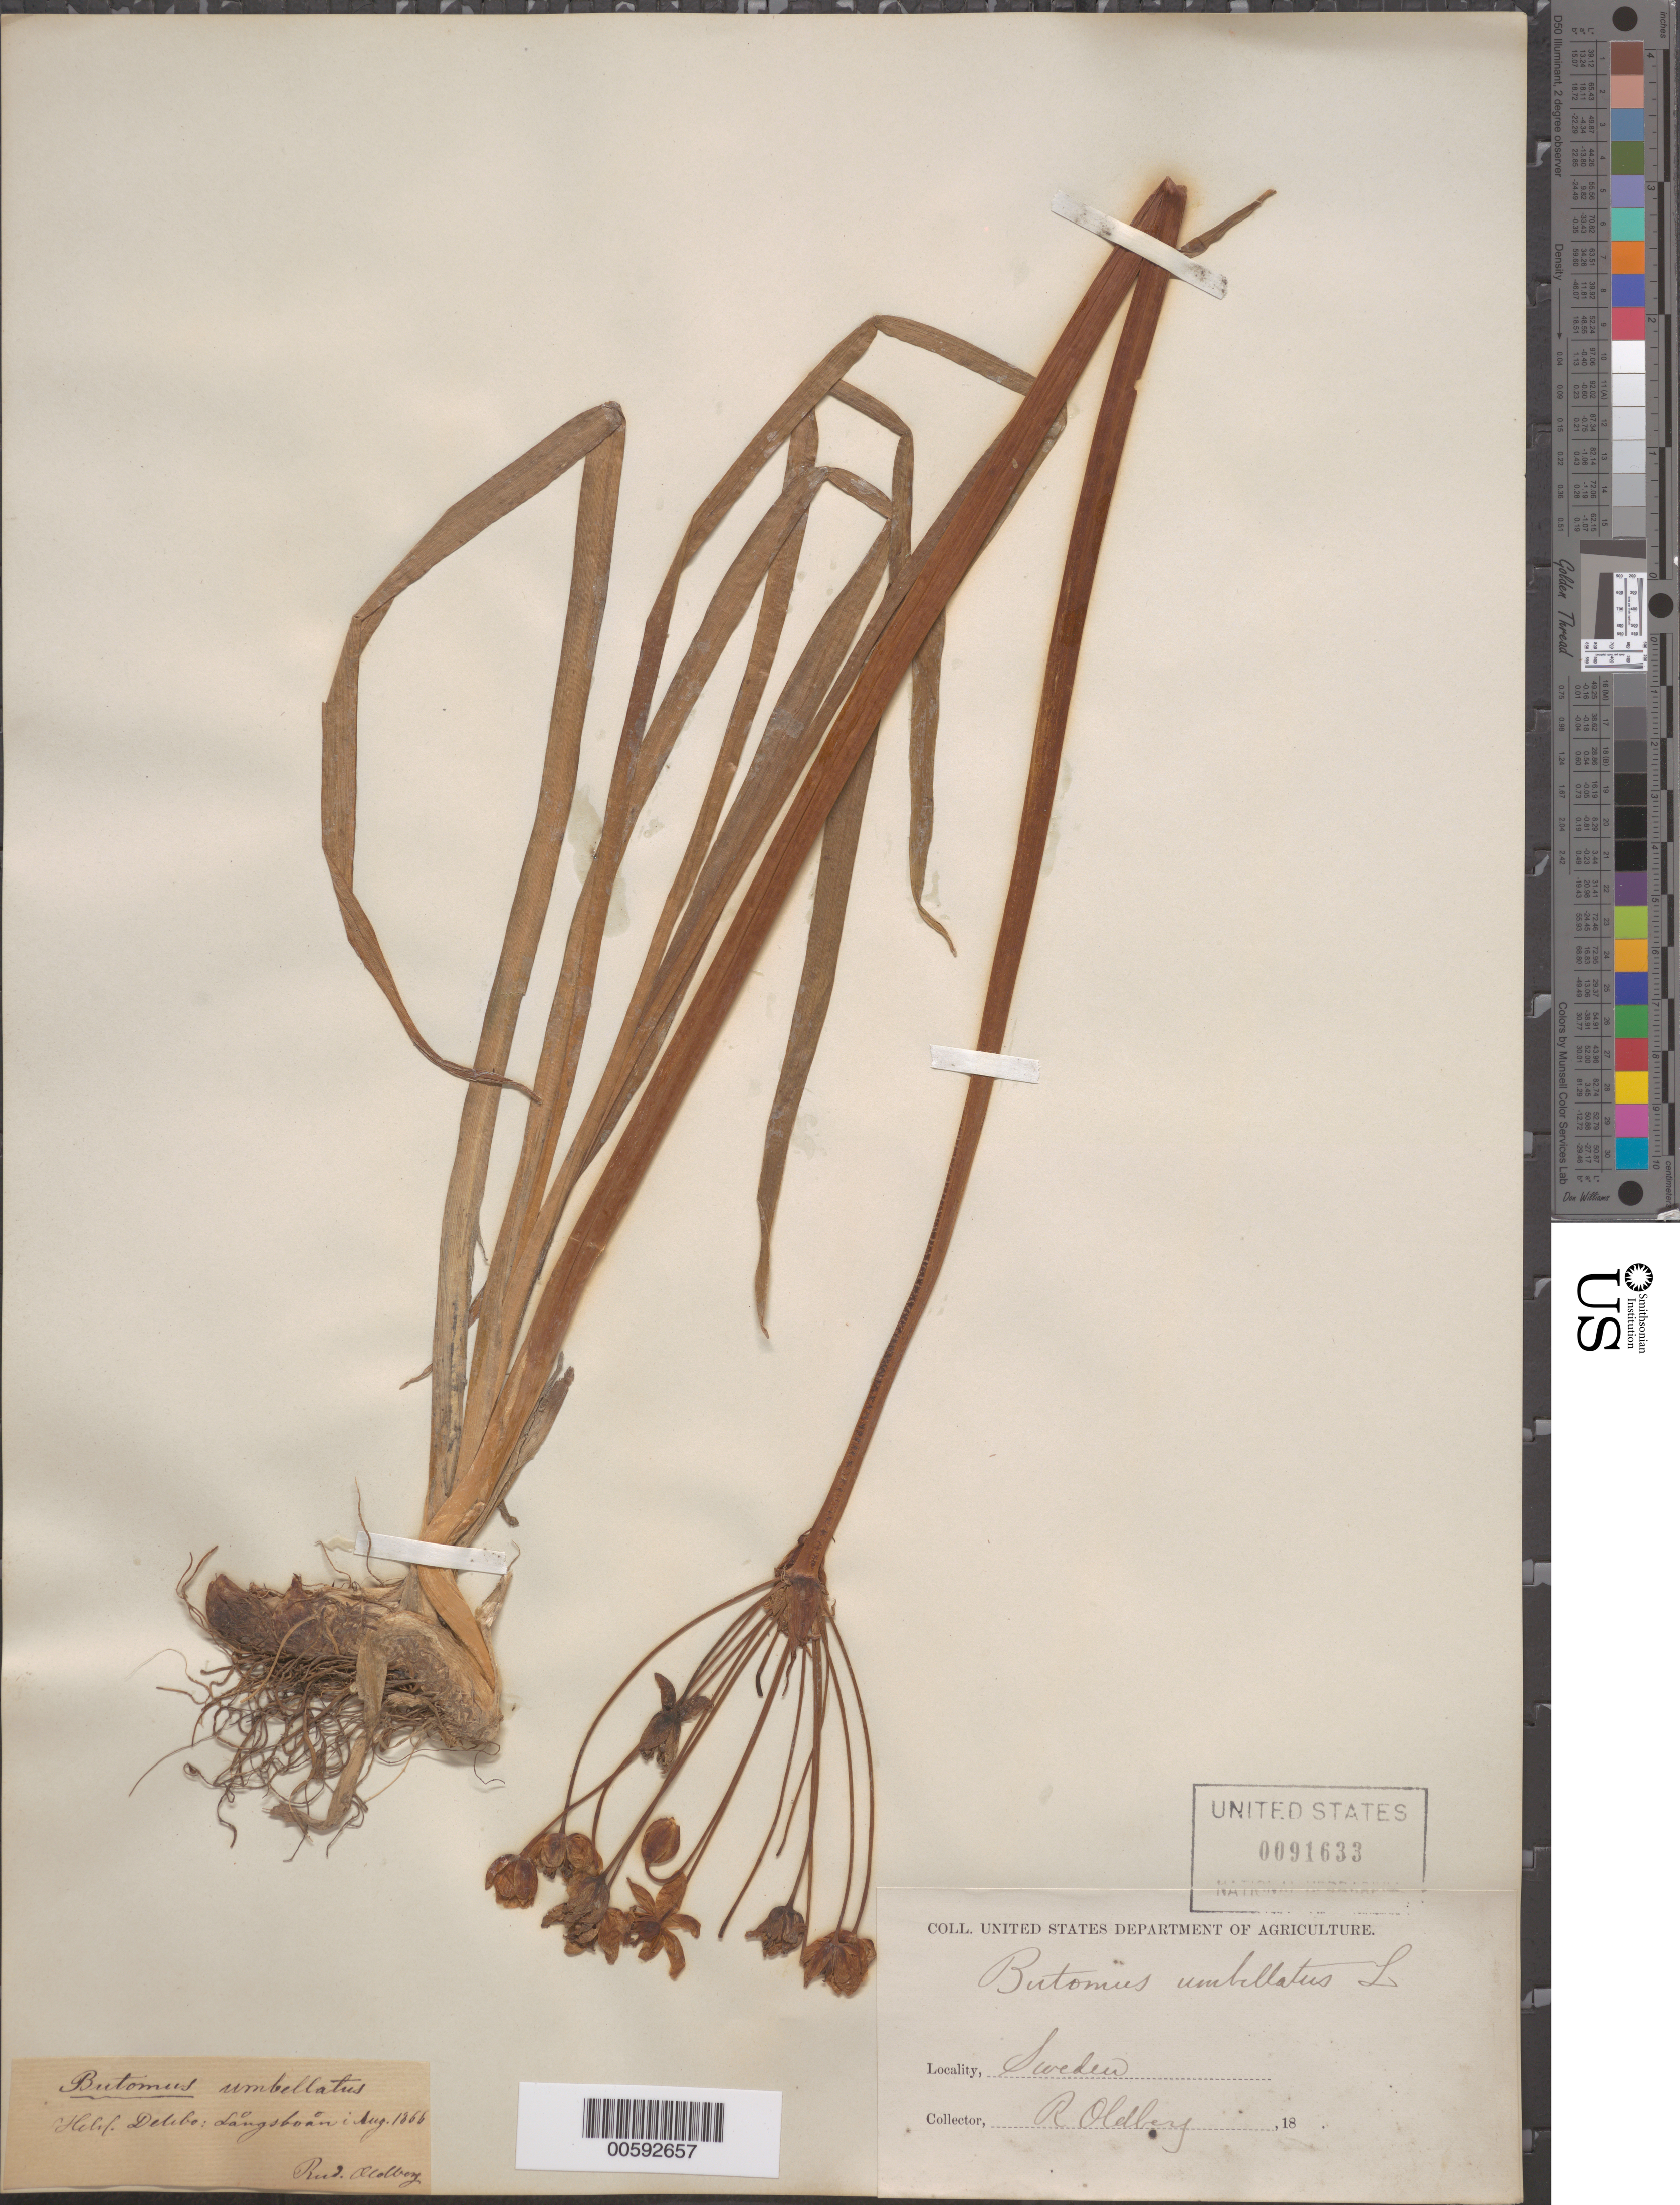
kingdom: Plantae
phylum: Tracheophyta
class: Liliopsida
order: Alismatales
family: Butomaceae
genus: Butomus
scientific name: Butomus umbellatus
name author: L.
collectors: R. Oldberg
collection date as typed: Aug 1865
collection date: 1865-08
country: Sweden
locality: Langshoan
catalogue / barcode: US 91633